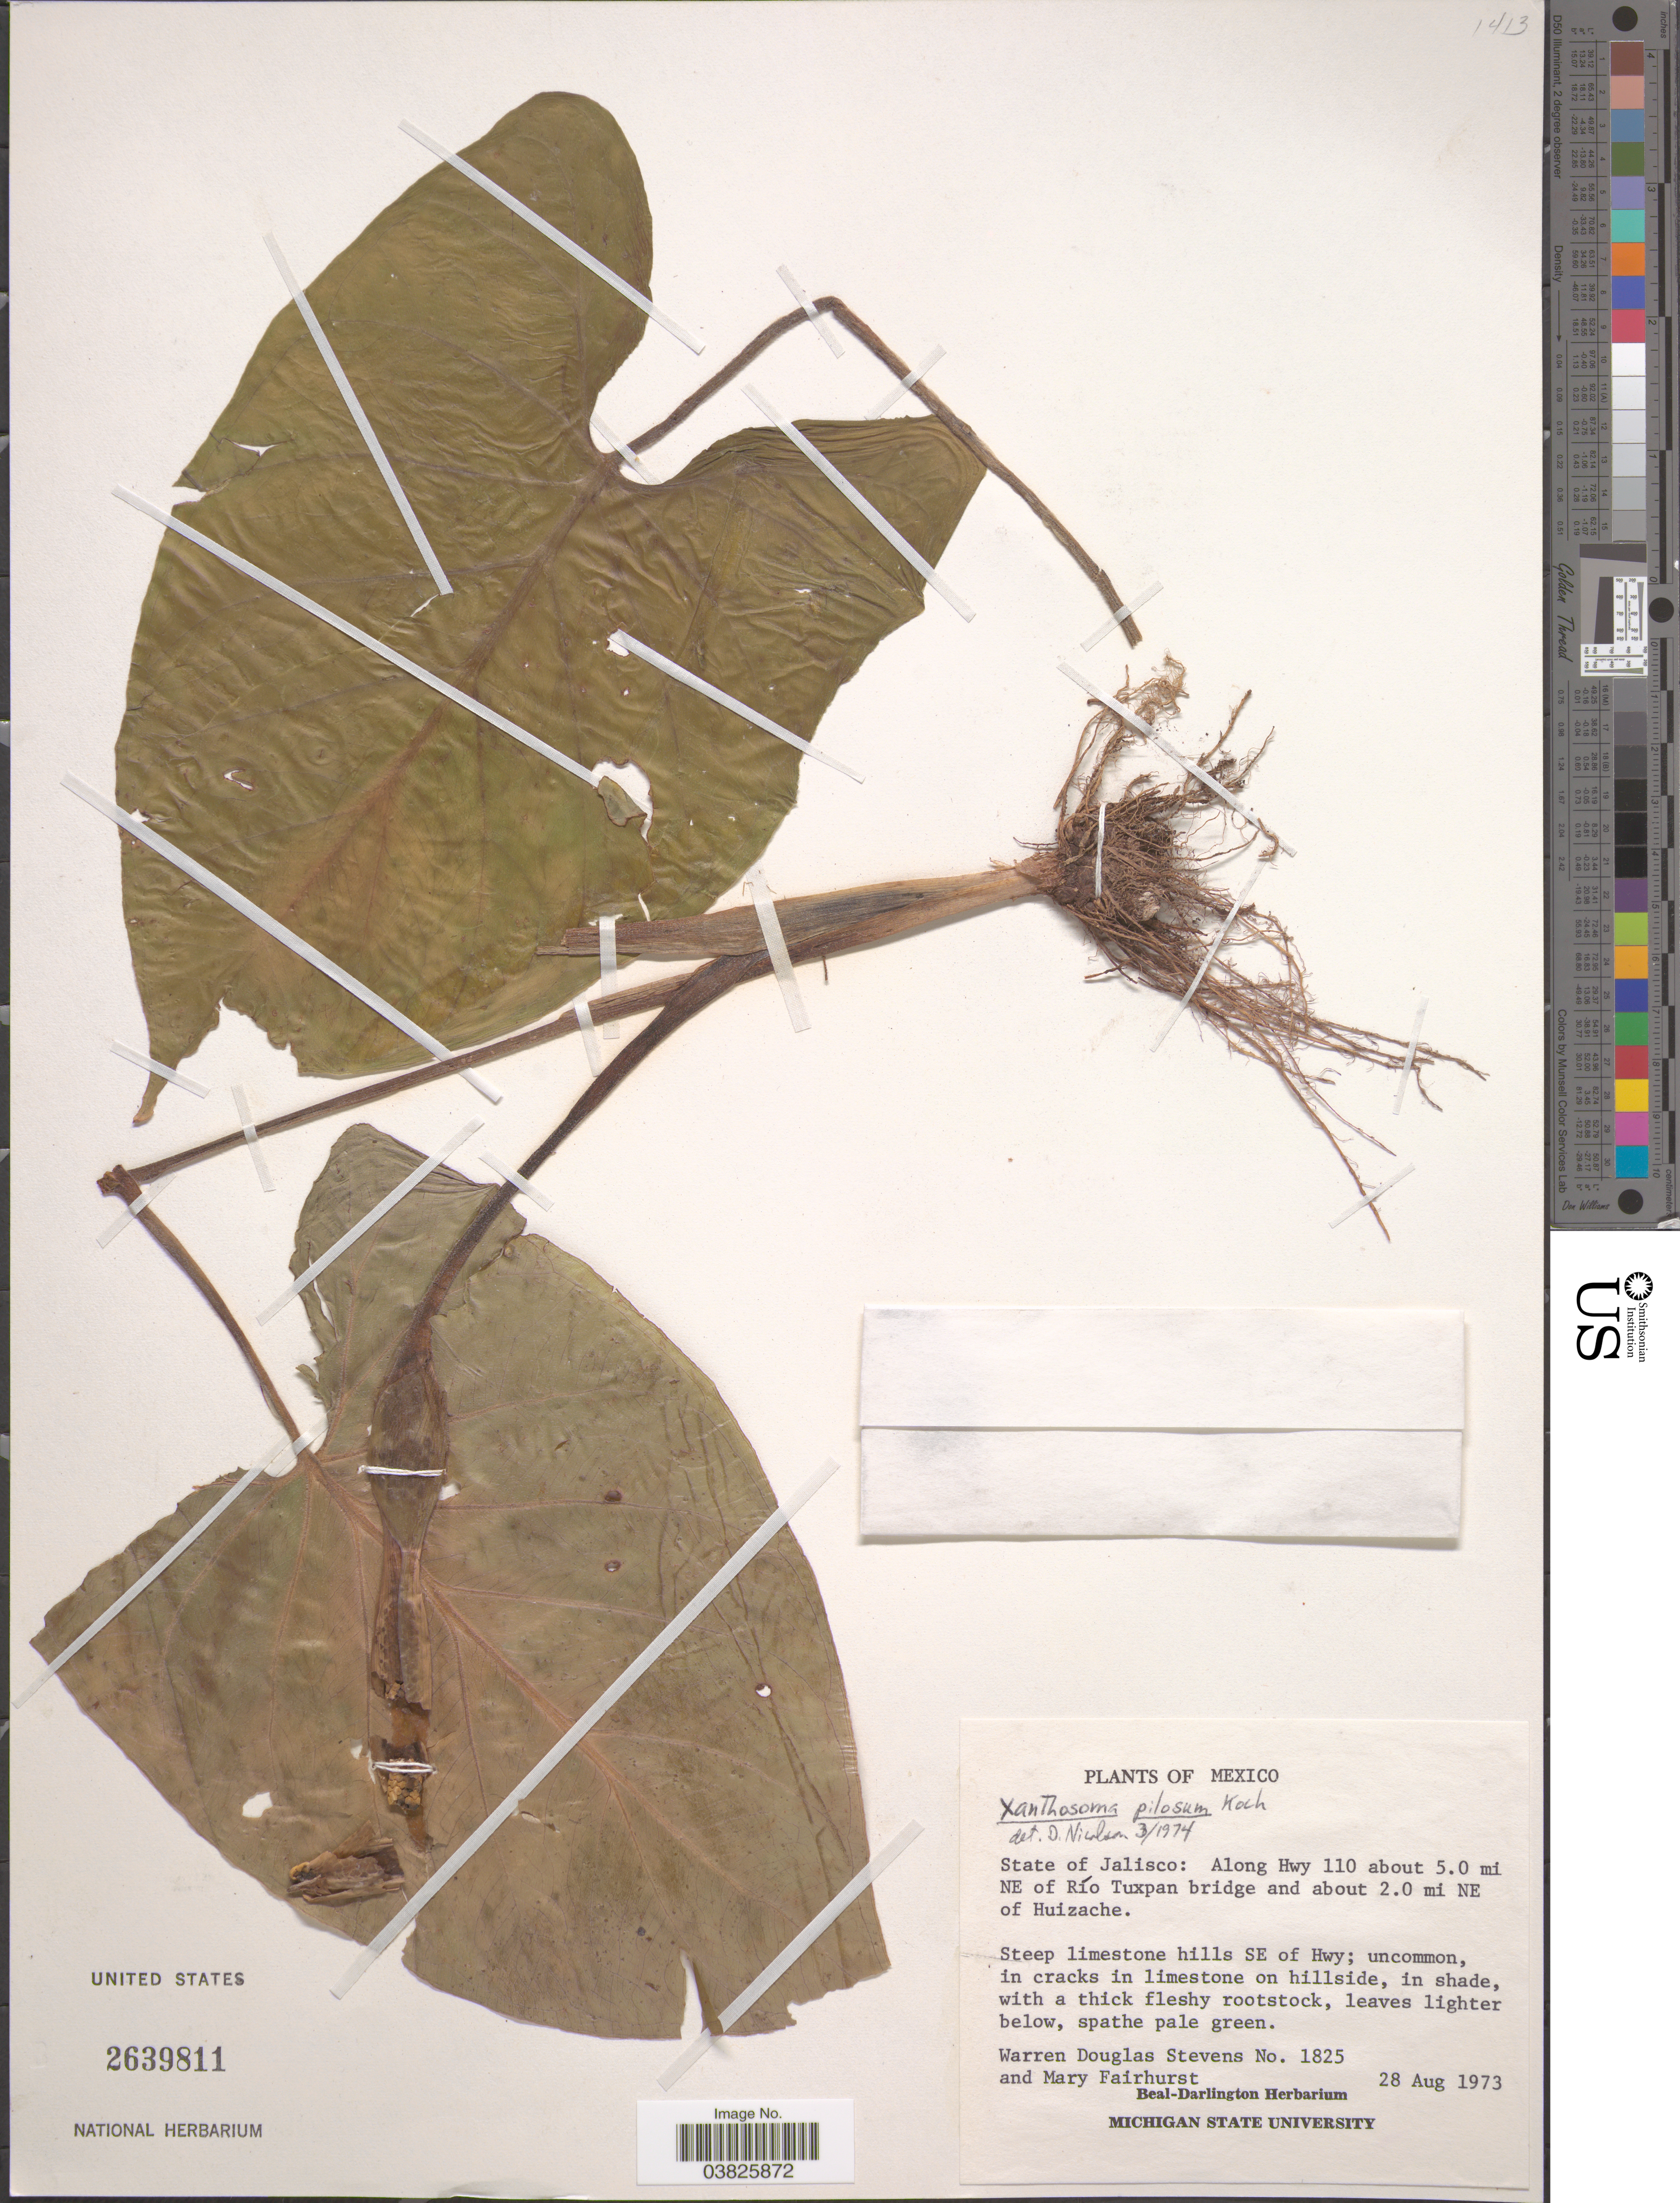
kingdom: Plantae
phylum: Tracheophyta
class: Liliopsida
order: Alismatales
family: Araceae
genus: Xanthosoma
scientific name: Xanthosoma pilosum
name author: K. Koch & Augustin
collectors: W. D. Stevens & M. Fairhurst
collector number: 1825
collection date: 1973-08-28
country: Mexico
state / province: Jalisco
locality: Along Hwy 110 about 5.0 mi NE of Río Tuxpan bridge and about 2.0 mi NE of Huizache. Steep limestone hills SE of Hwy.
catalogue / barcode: US 2639811